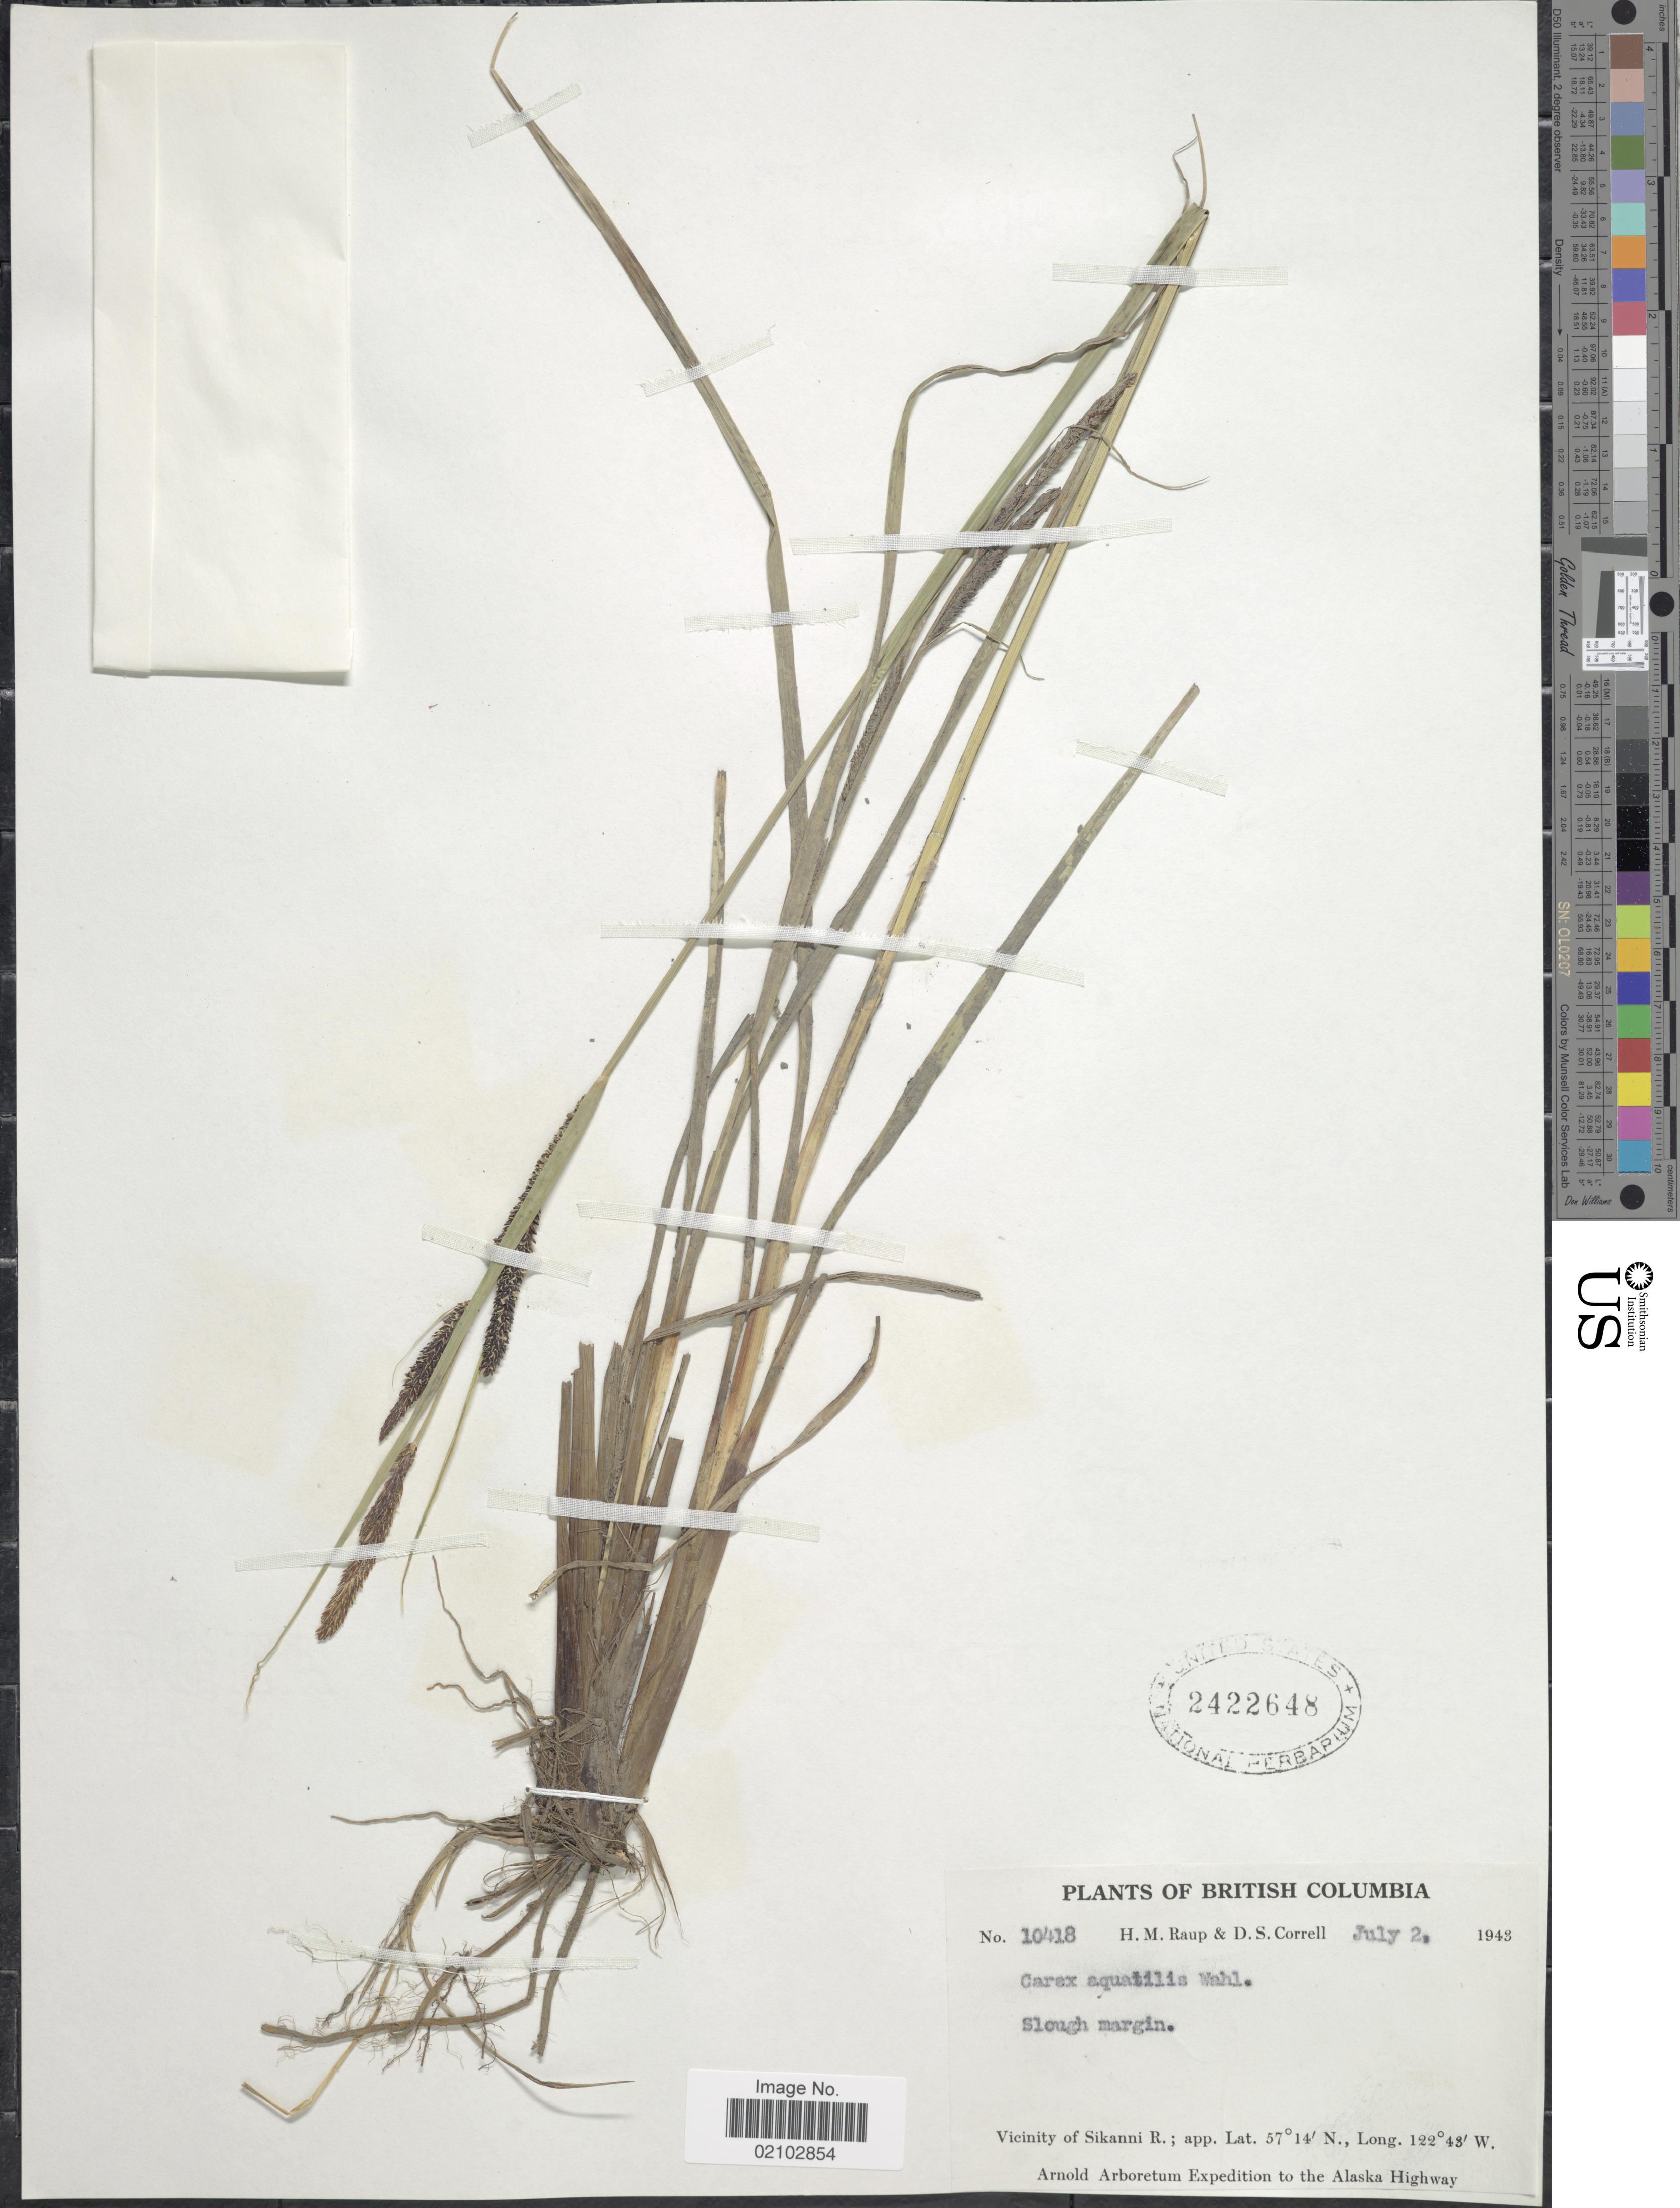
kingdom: Plantae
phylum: Tracheophyta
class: Liliopsida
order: Poales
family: Cyperaceae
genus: Carex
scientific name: Carex aquatilis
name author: Wahlenb.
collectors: H. Raup & D. S. Correll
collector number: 10418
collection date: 1943-07-02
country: Canada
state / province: British Columbia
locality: Slough margin, Vicinity of Sikanni R., to the Alaska Highway.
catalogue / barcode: US 2422648